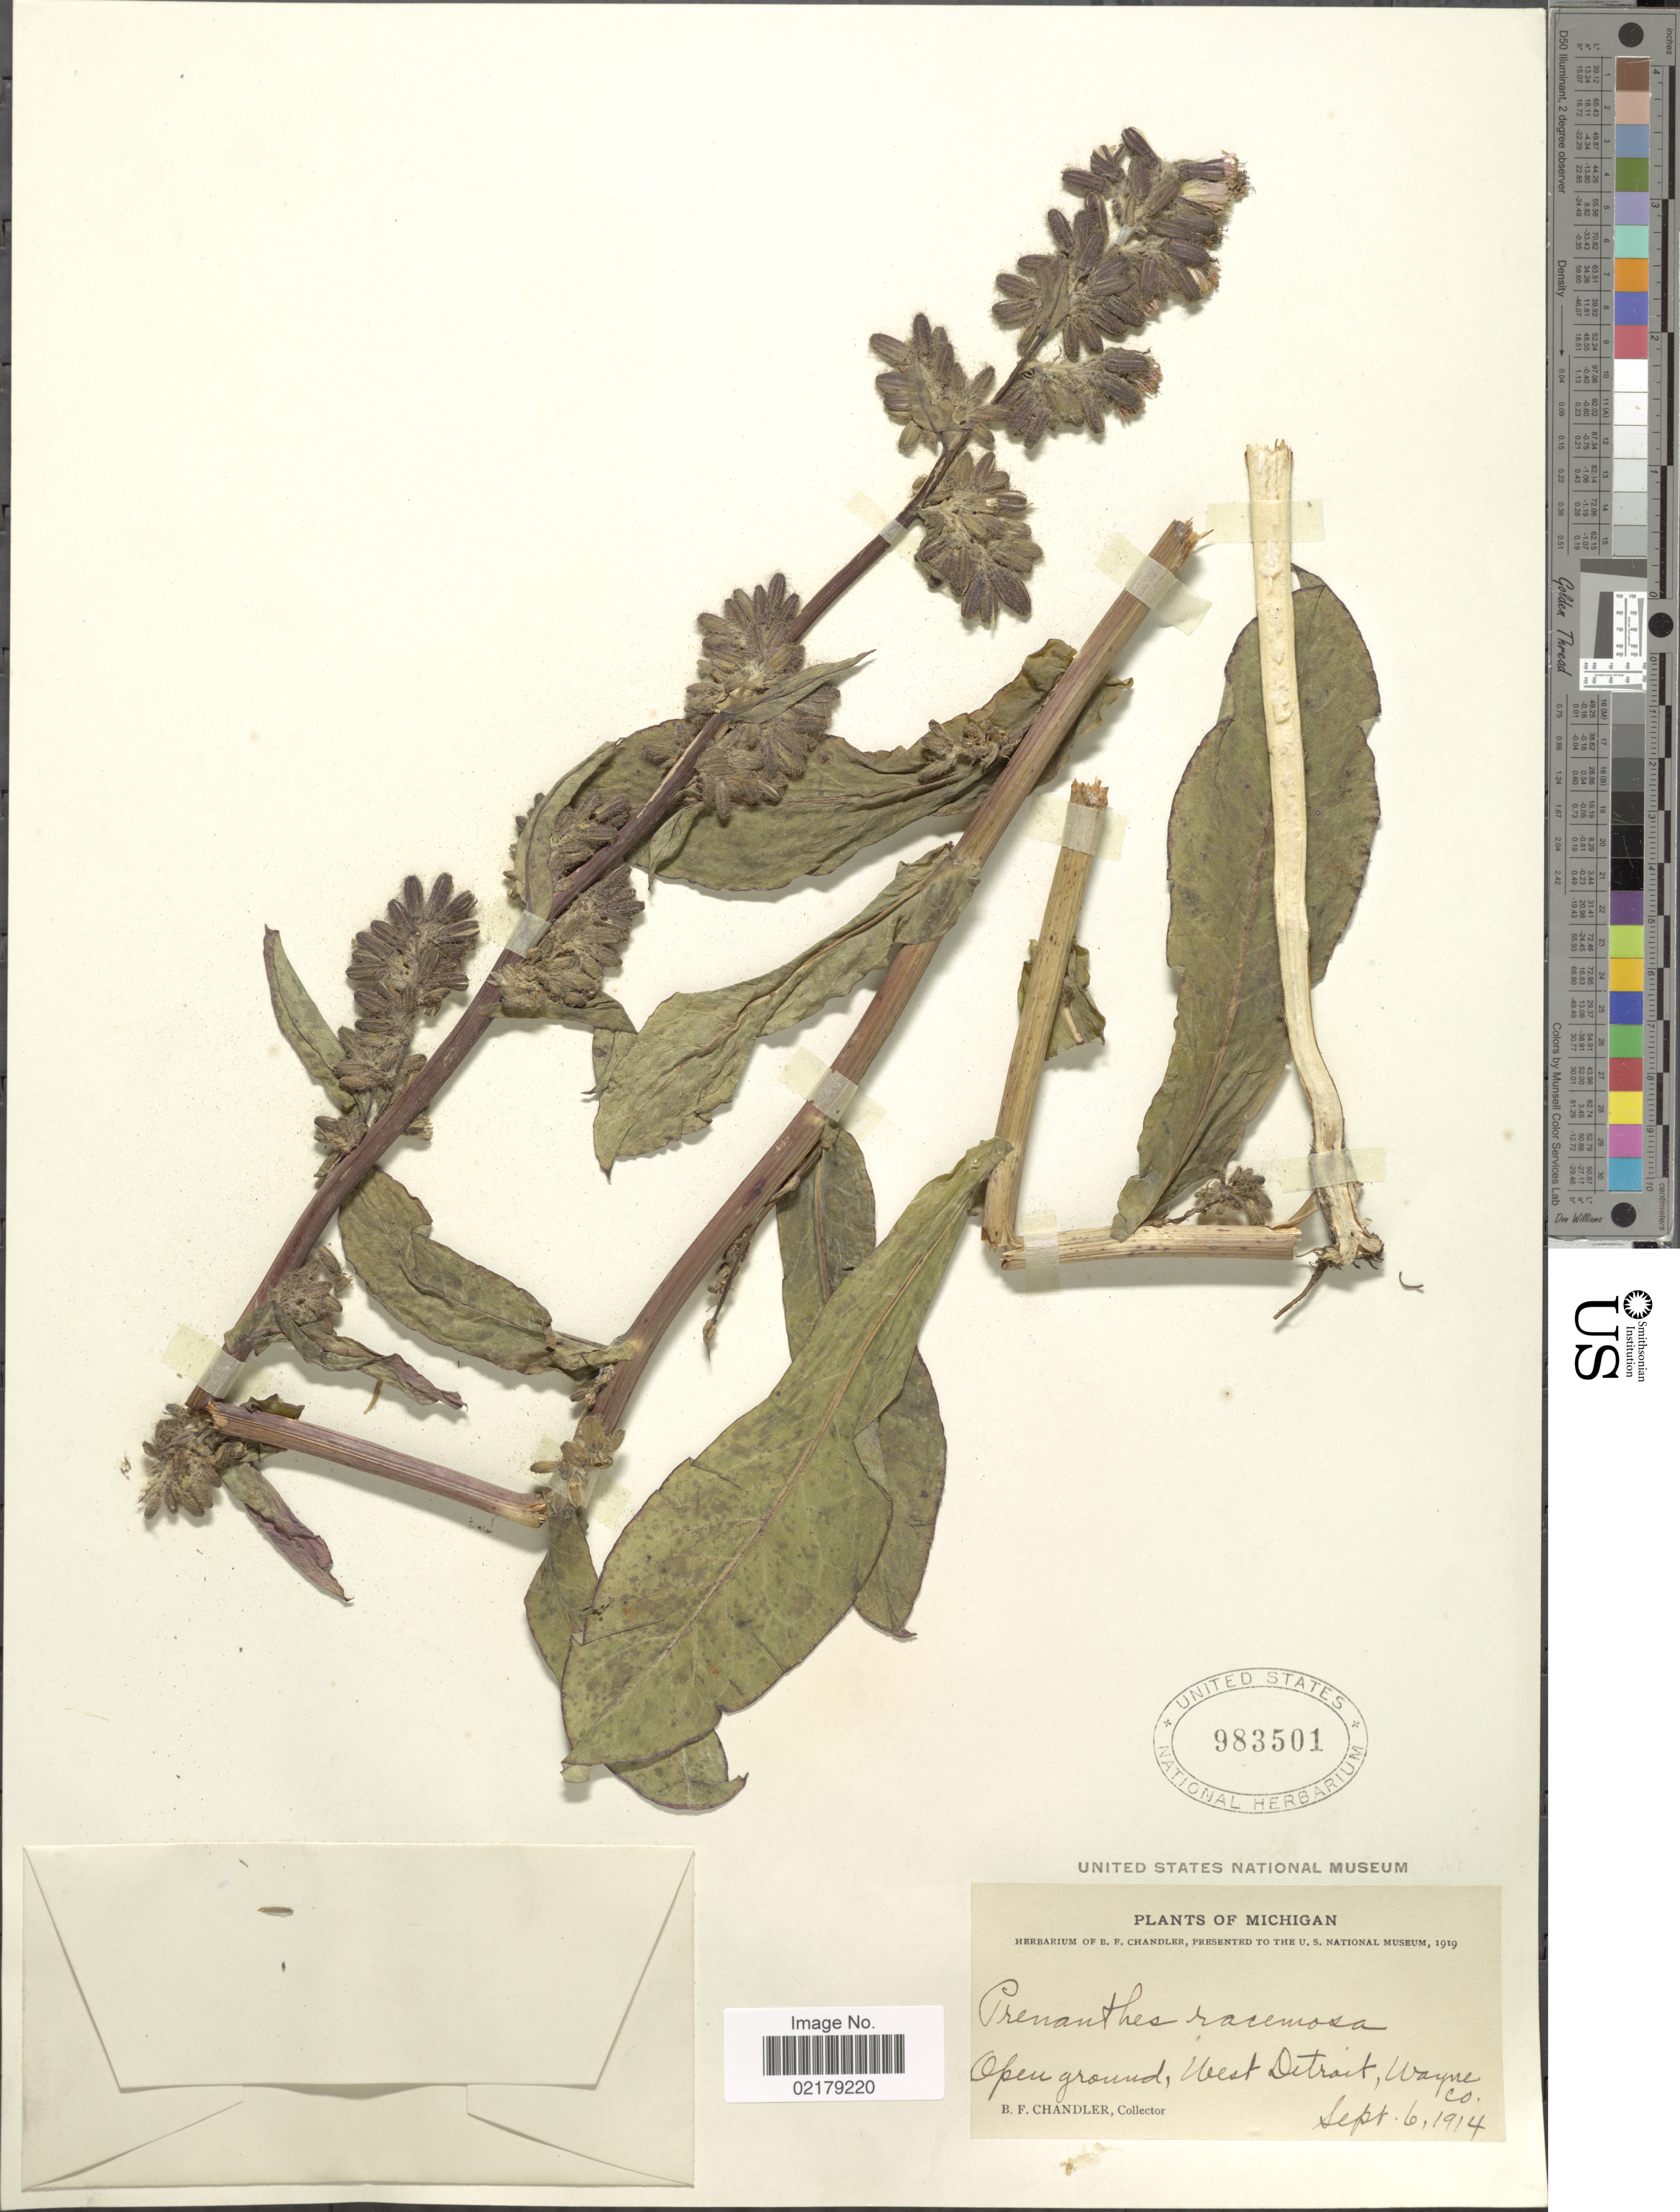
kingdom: Plantae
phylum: Tracheophyta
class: Magnoliopsida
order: Asterales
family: Asteraceae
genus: Nabalus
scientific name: Nabalus racemosus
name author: (Michx.) Hook.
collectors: B. F. Chandler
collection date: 1914-09-06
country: United States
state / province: Michigan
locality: Open ground, West Detroit, Wayne Co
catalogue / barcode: US 983501